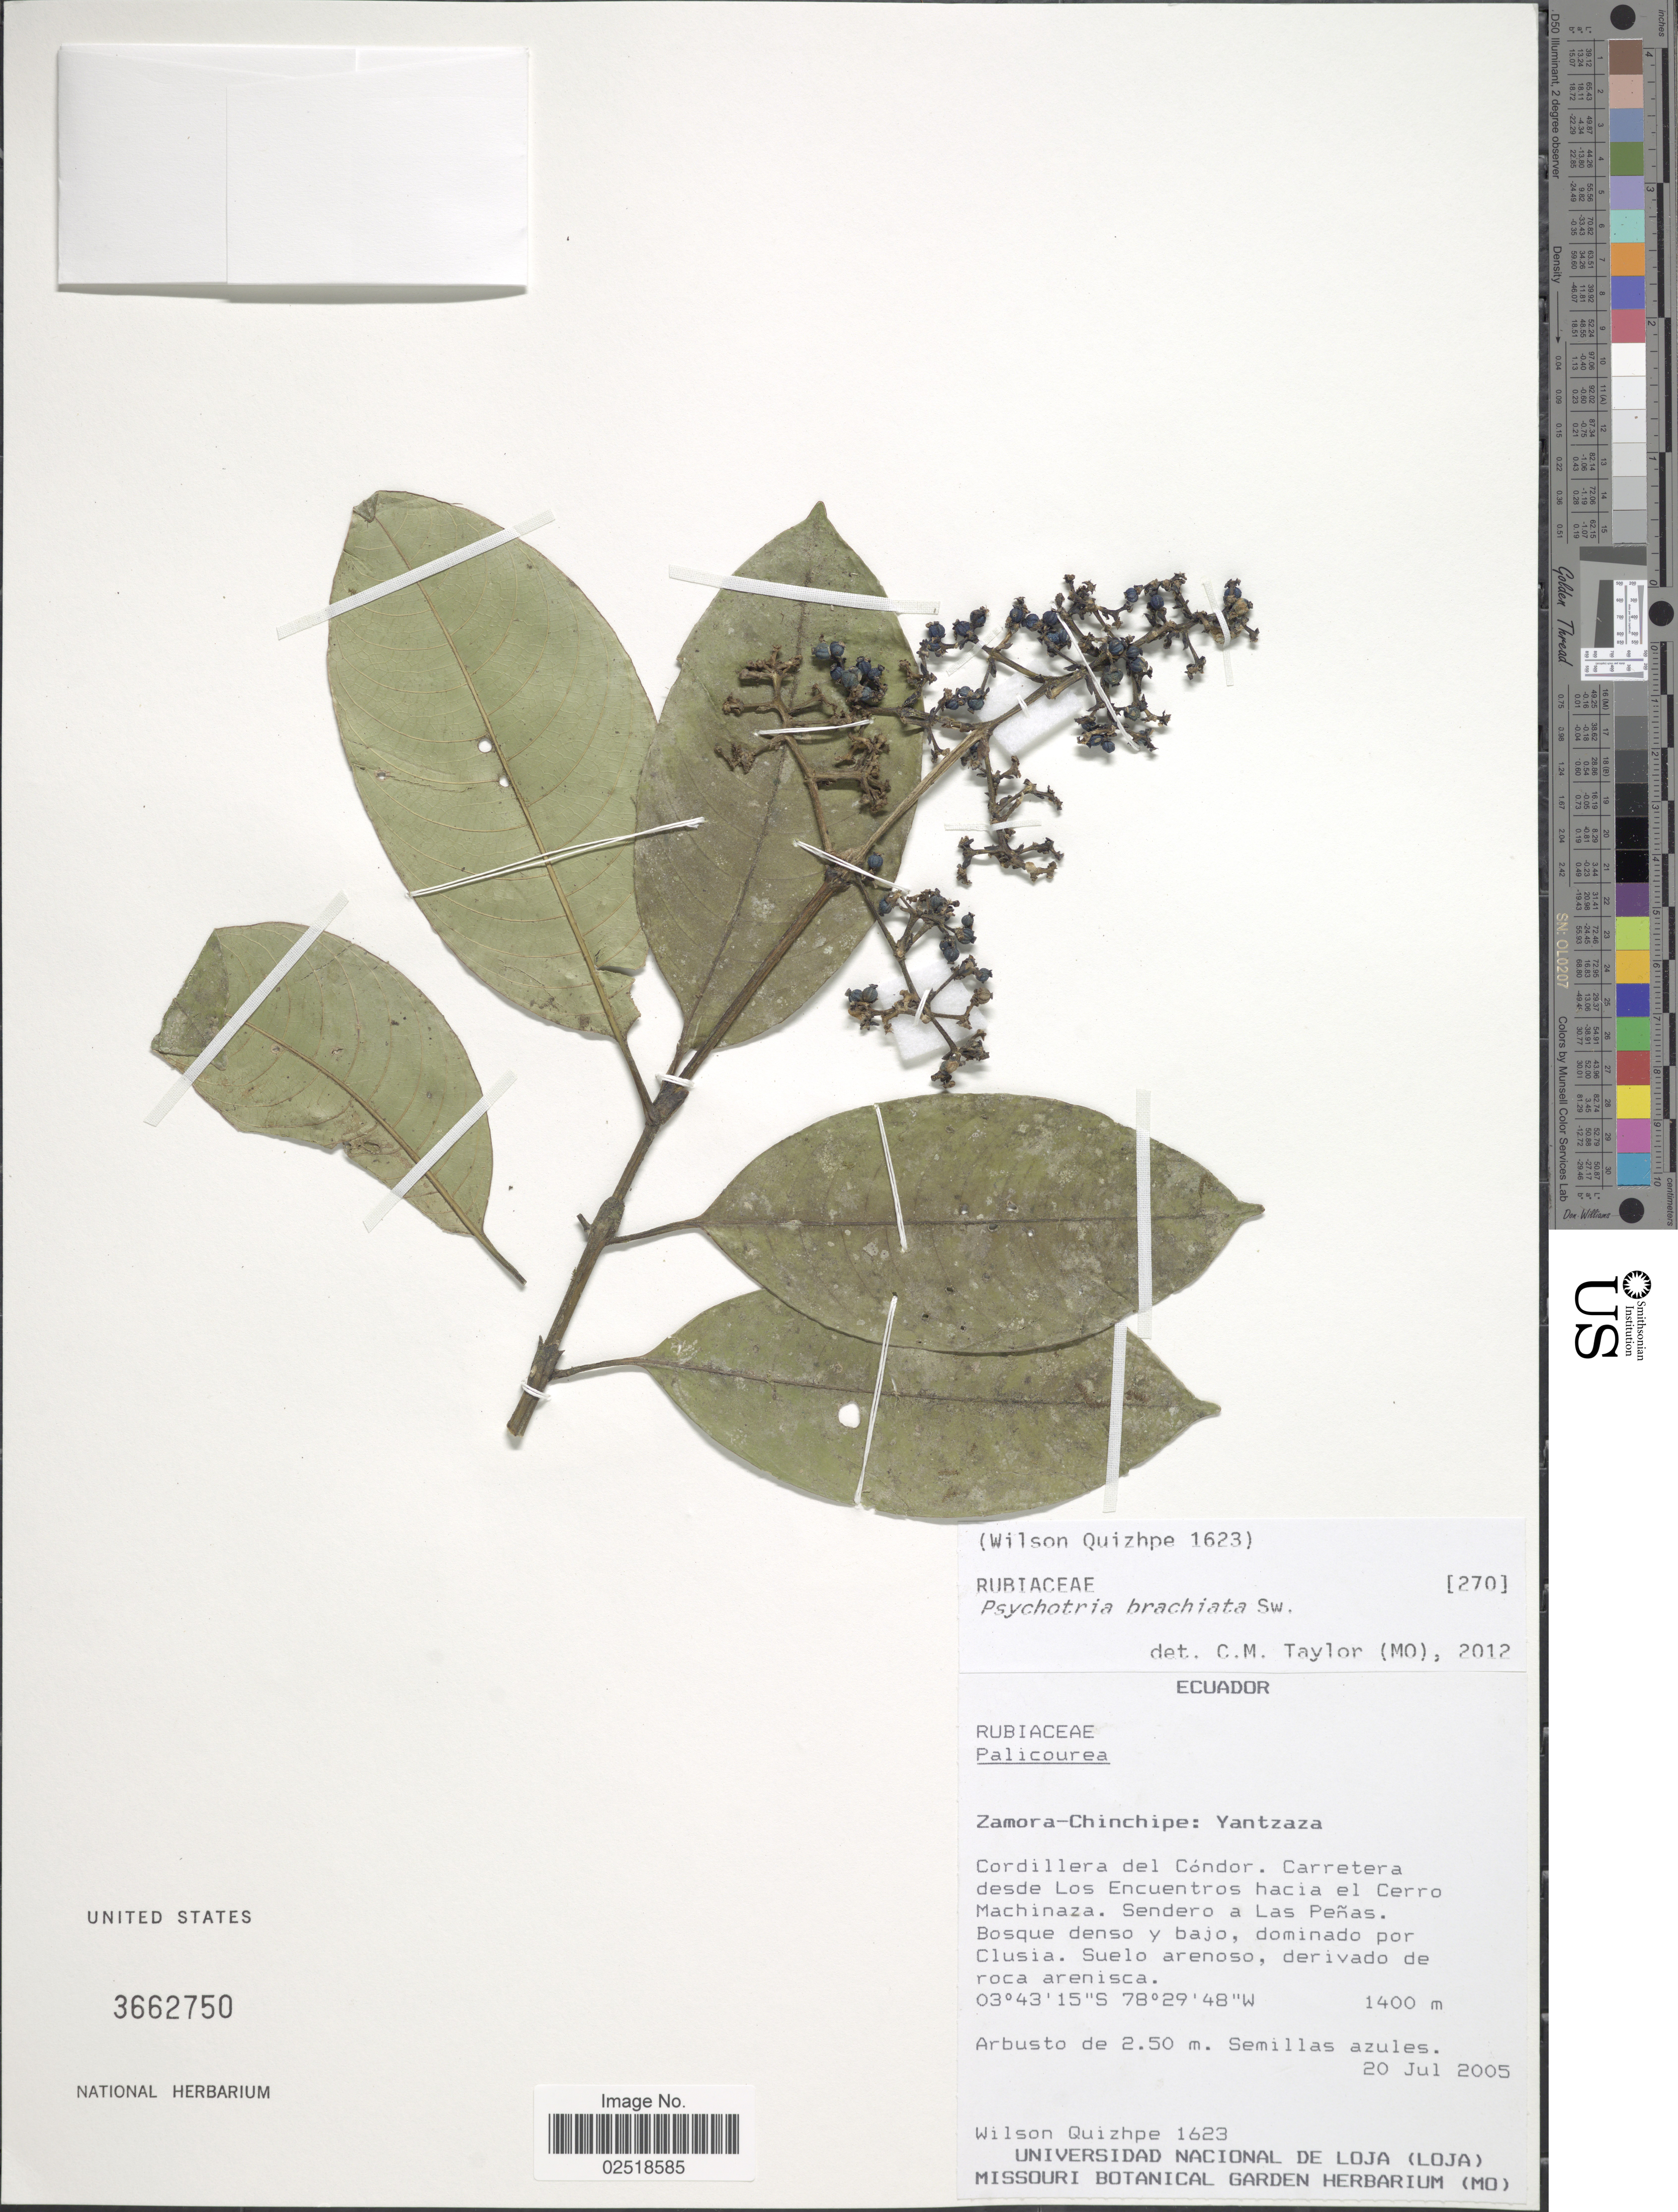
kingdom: Plantae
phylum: Tracheophyta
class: Magnoliopsida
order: Gentianales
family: Rubiaceae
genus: Psychotria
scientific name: Psychotria brachiata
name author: Sw.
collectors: W. Quizhpe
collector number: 1623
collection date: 2005-07-20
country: Ecuador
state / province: Zamora-Chinchipe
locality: Yantzaza, Cordillera del Cóndor. Carretera desde Los Encuentros hacia el Cerro Machinaza. Sendero a Las Peñas. Bosque dense y bajo, dominado por Clusia. Suelo arenoso, derivado de roca arenisca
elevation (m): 1400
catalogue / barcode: US 3662750